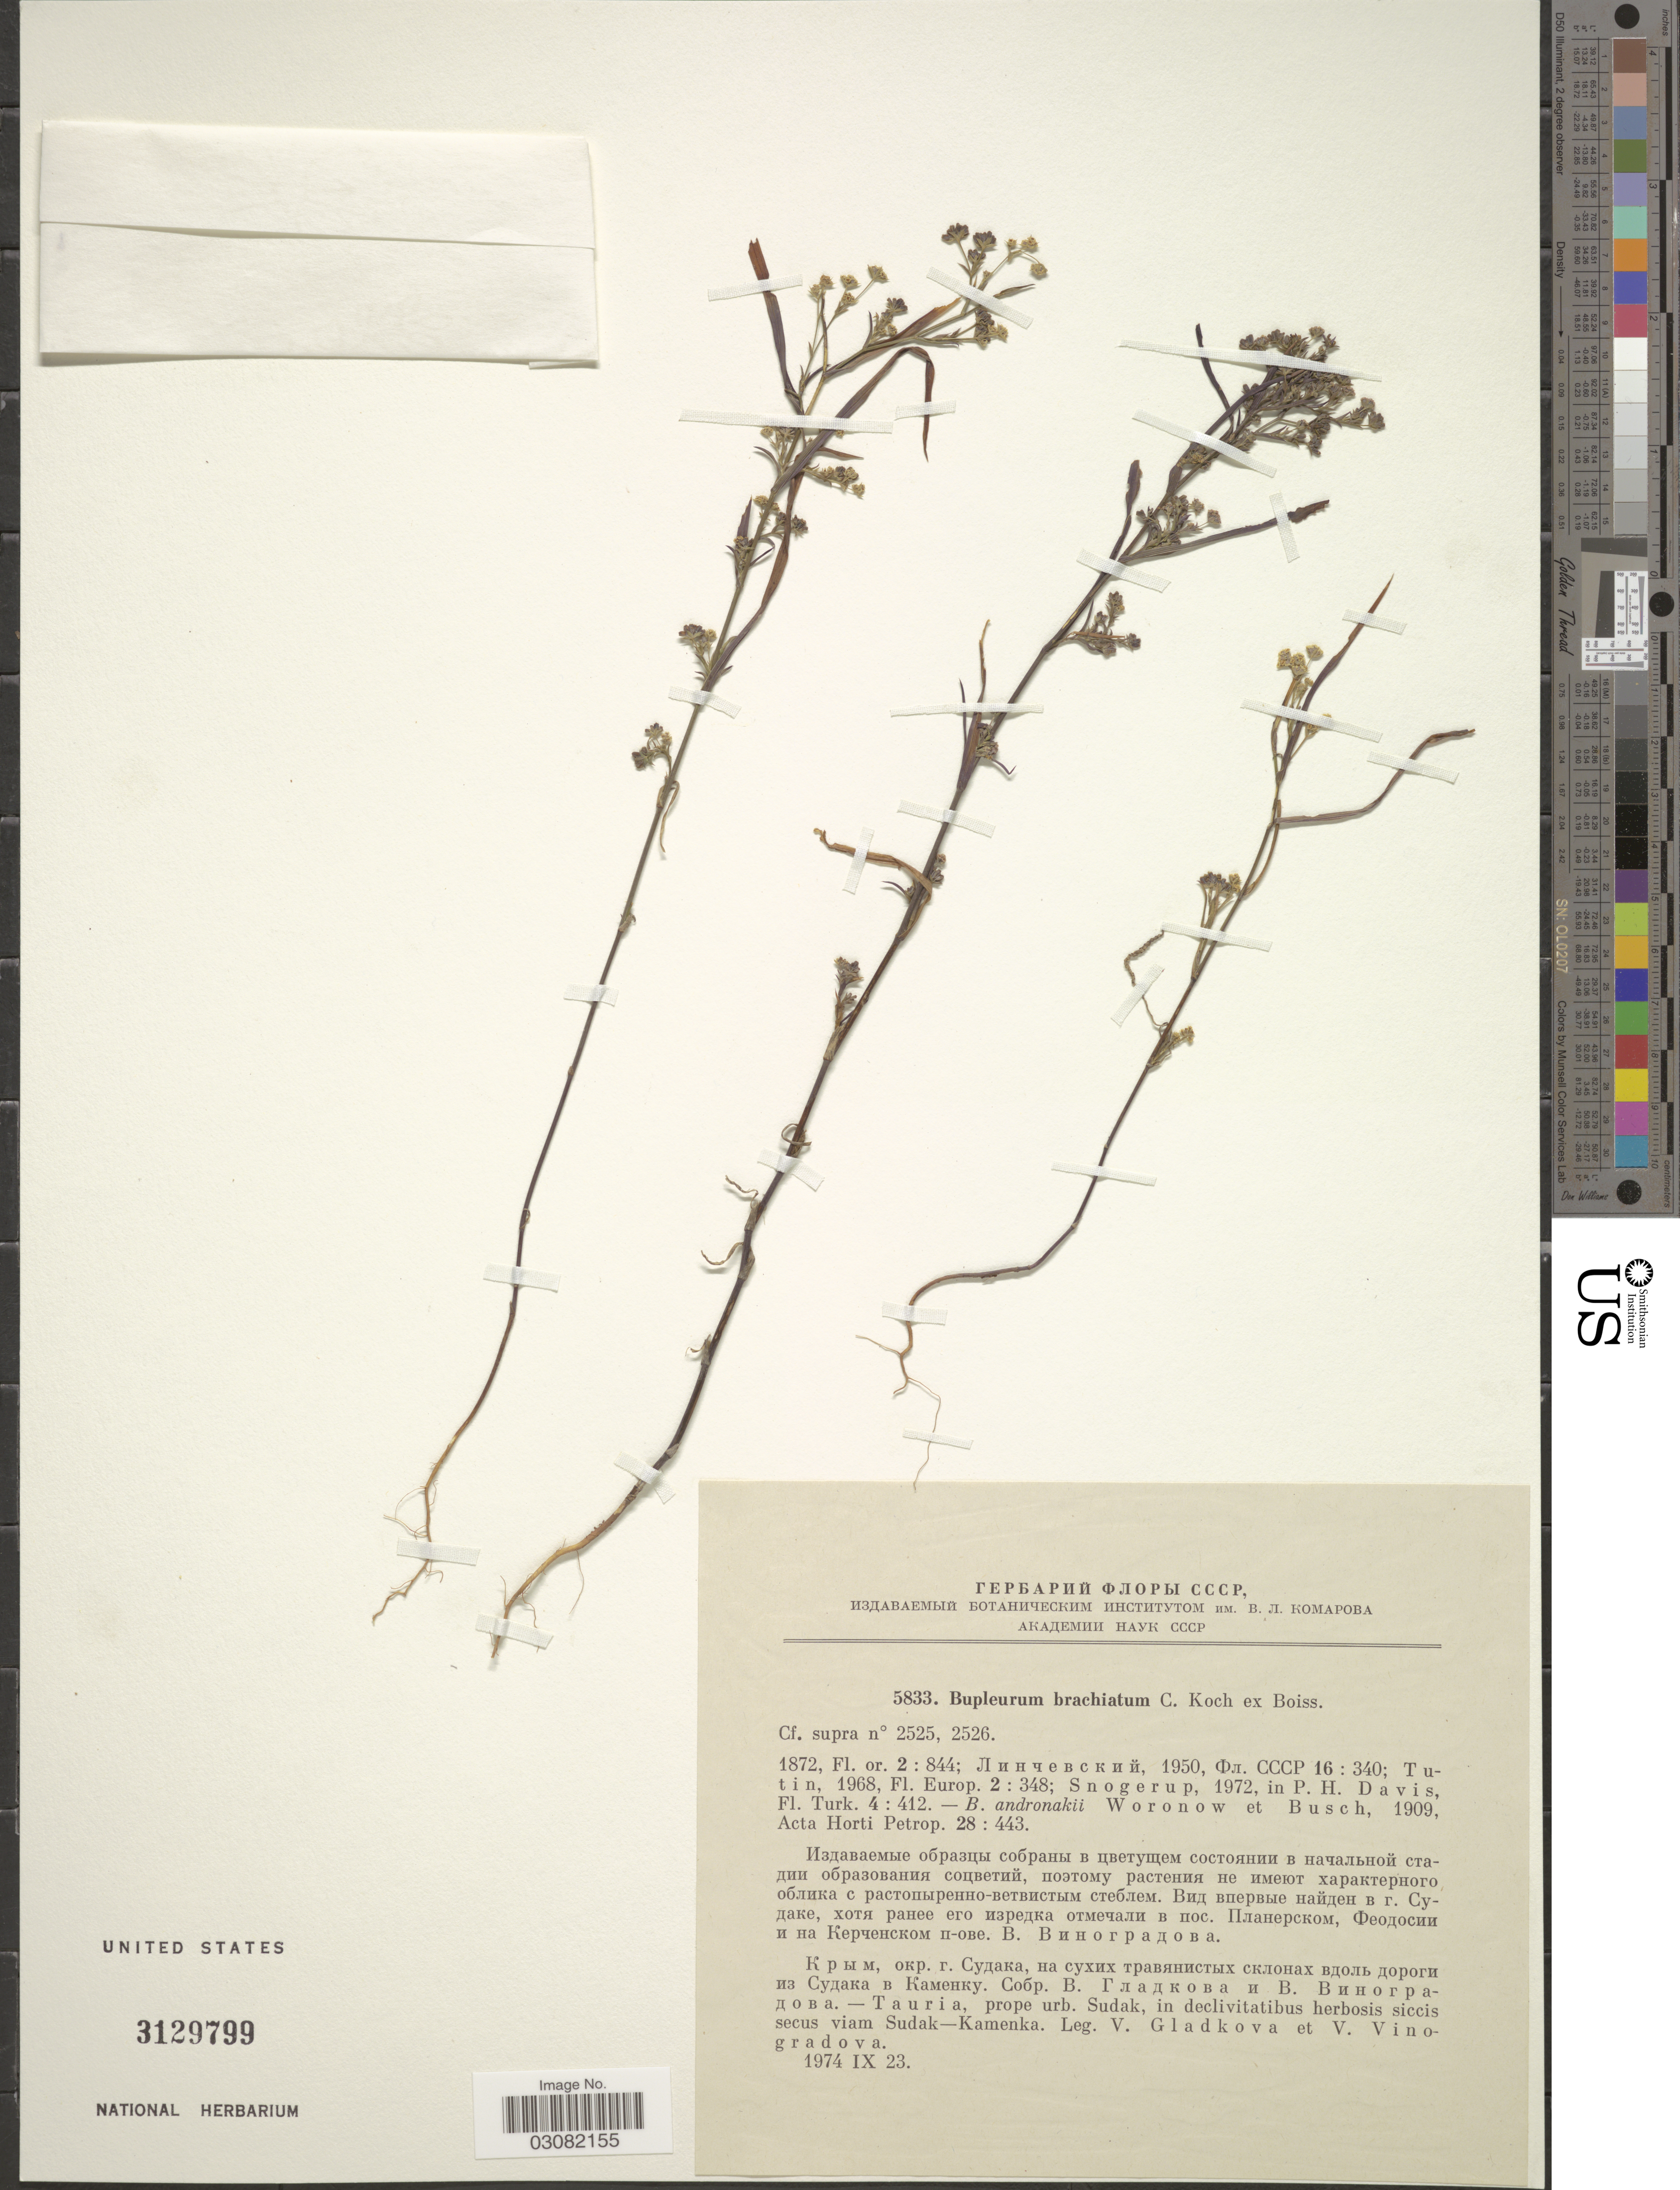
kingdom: Plantae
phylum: Tracheophyta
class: Magnoliopsida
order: Apiales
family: Apiaceae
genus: Bupleurum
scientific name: Bupleurum brachiatum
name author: K. Koch ex Boiss.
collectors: V. Gladkova & V. Vinogradova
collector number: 5833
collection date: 1974-09-23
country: Ukraine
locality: Tauria, prope urb. Sudak, in declivitatibus herbosis siccissecus viam Sudak-Kamenka.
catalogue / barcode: US 3129799